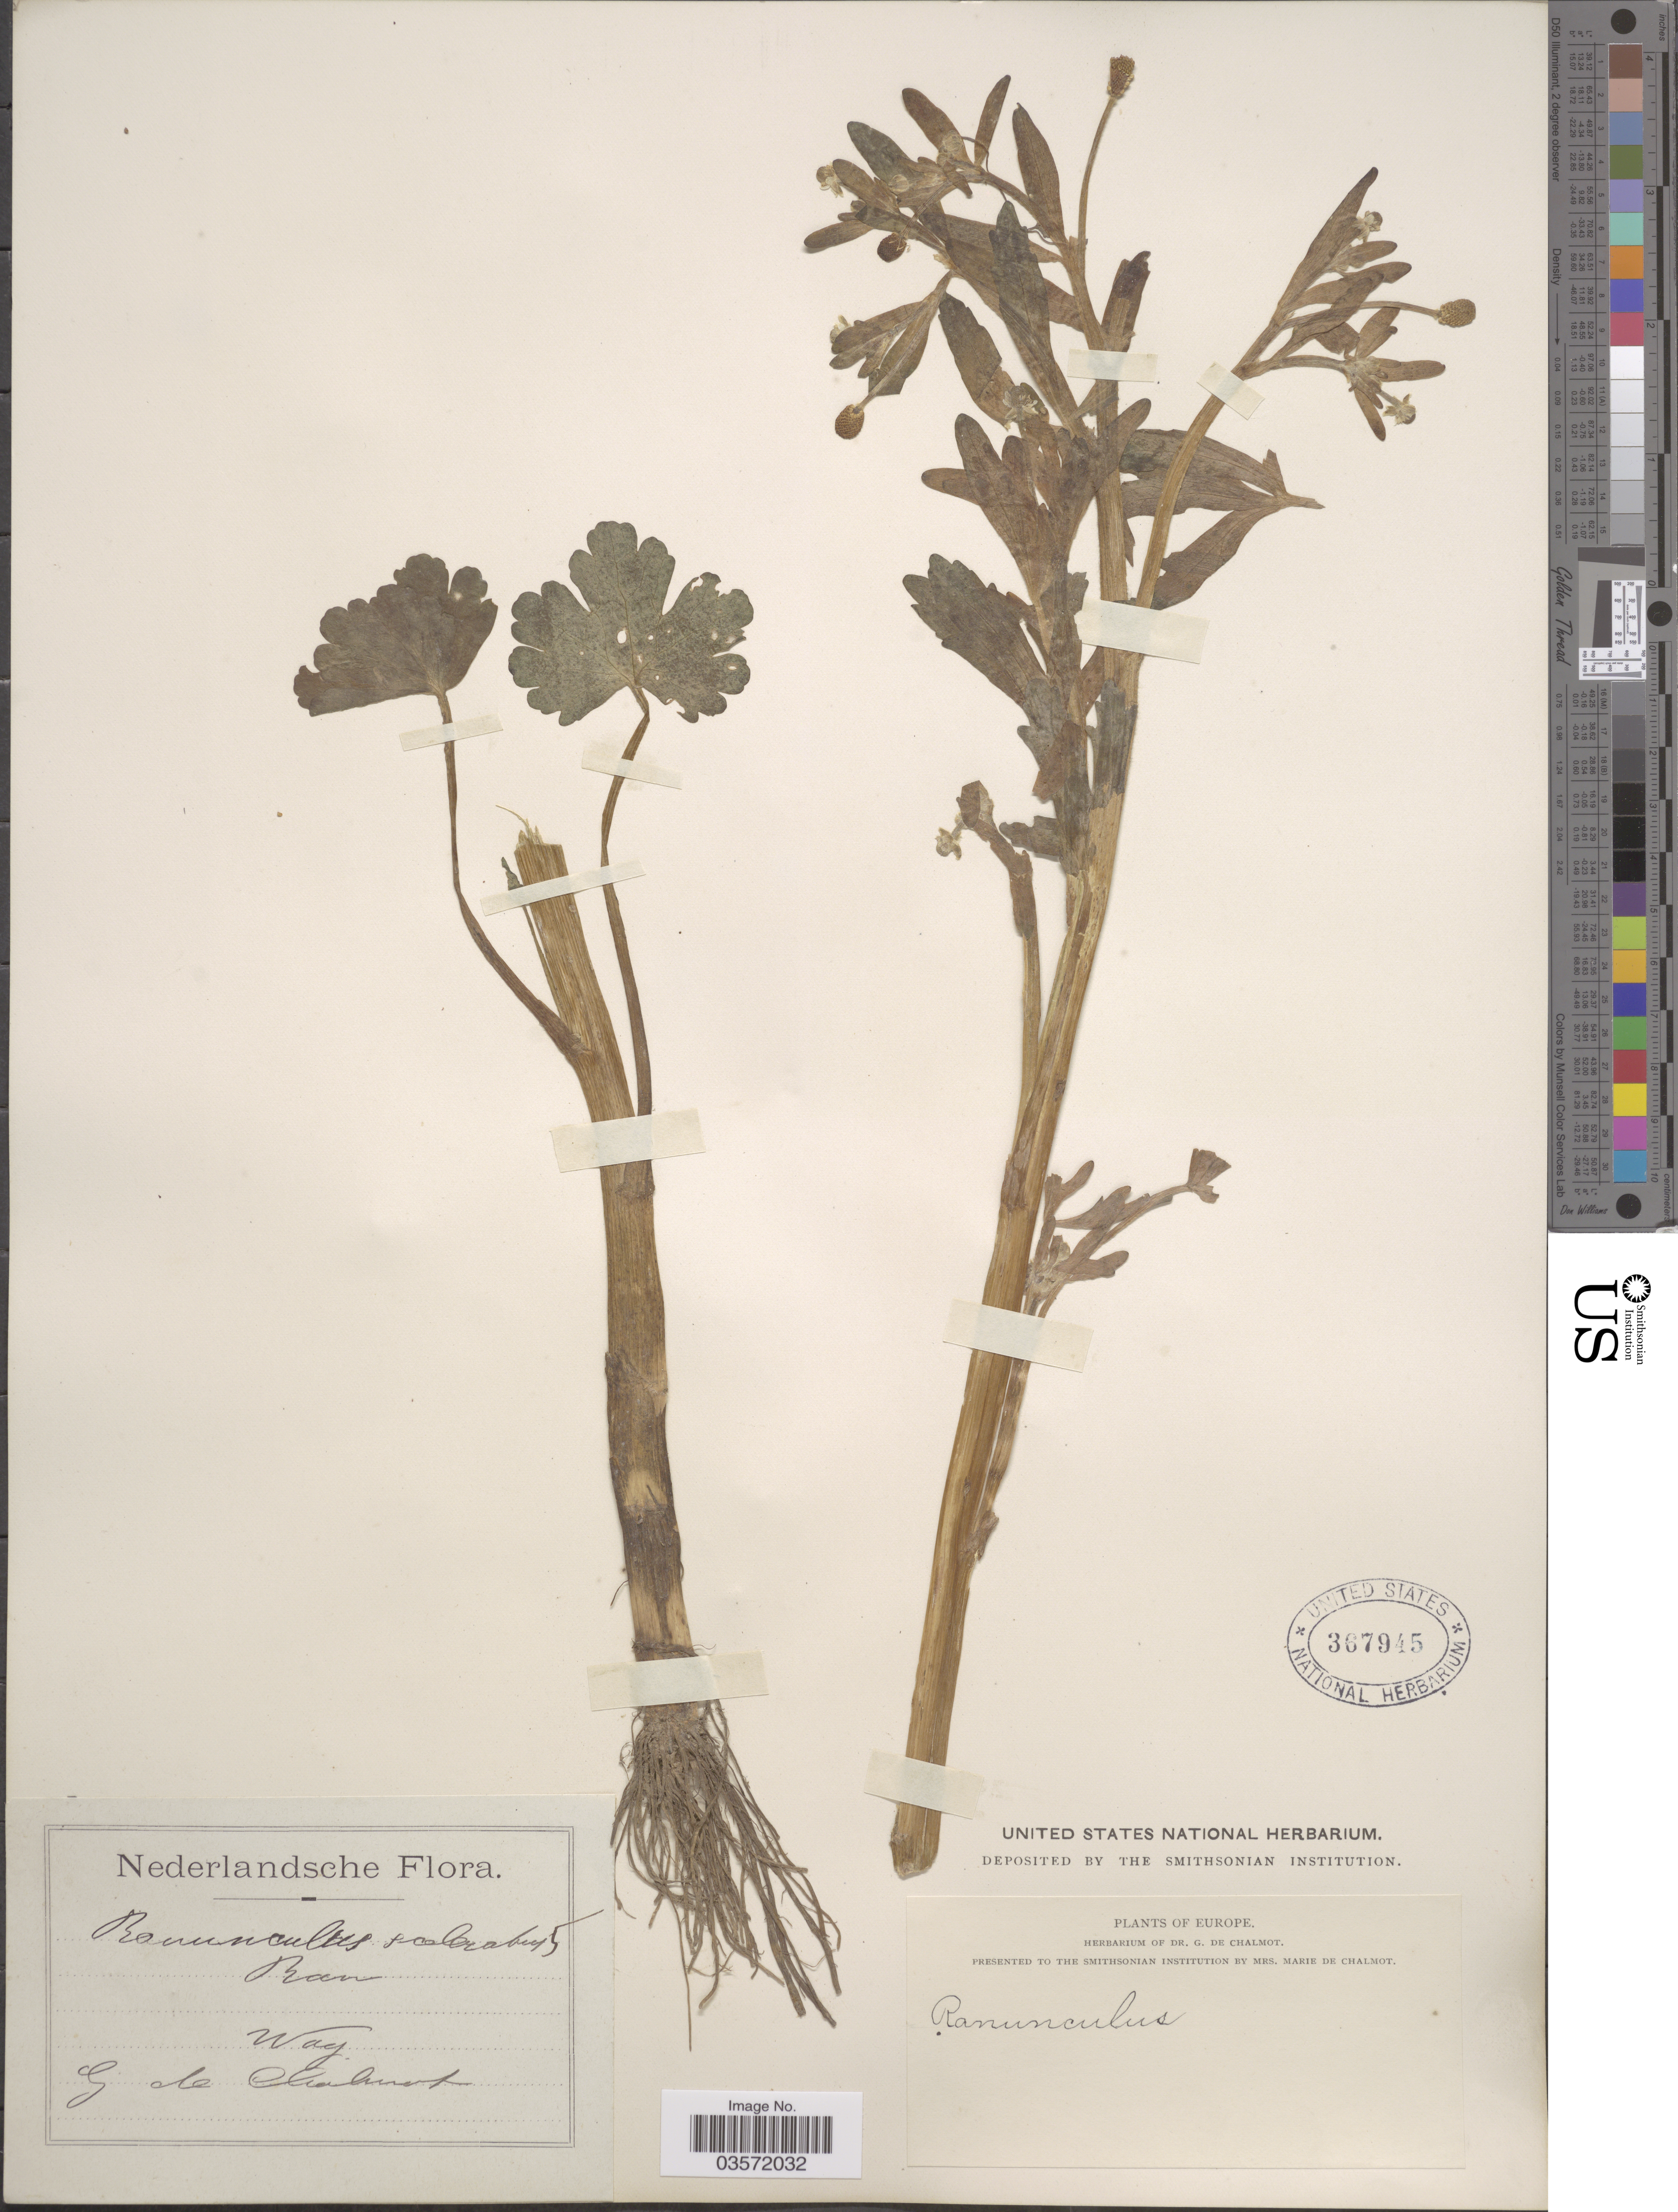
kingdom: Plantae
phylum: Tracheophyta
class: Magnoliopsida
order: Ranunculales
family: Ranunculaceae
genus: Ranunculus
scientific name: Ranunculus sceleratus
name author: L.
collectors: G. de Chalmot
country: Netherlands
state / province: Gelderland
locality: Wag.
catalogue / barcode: US 367945